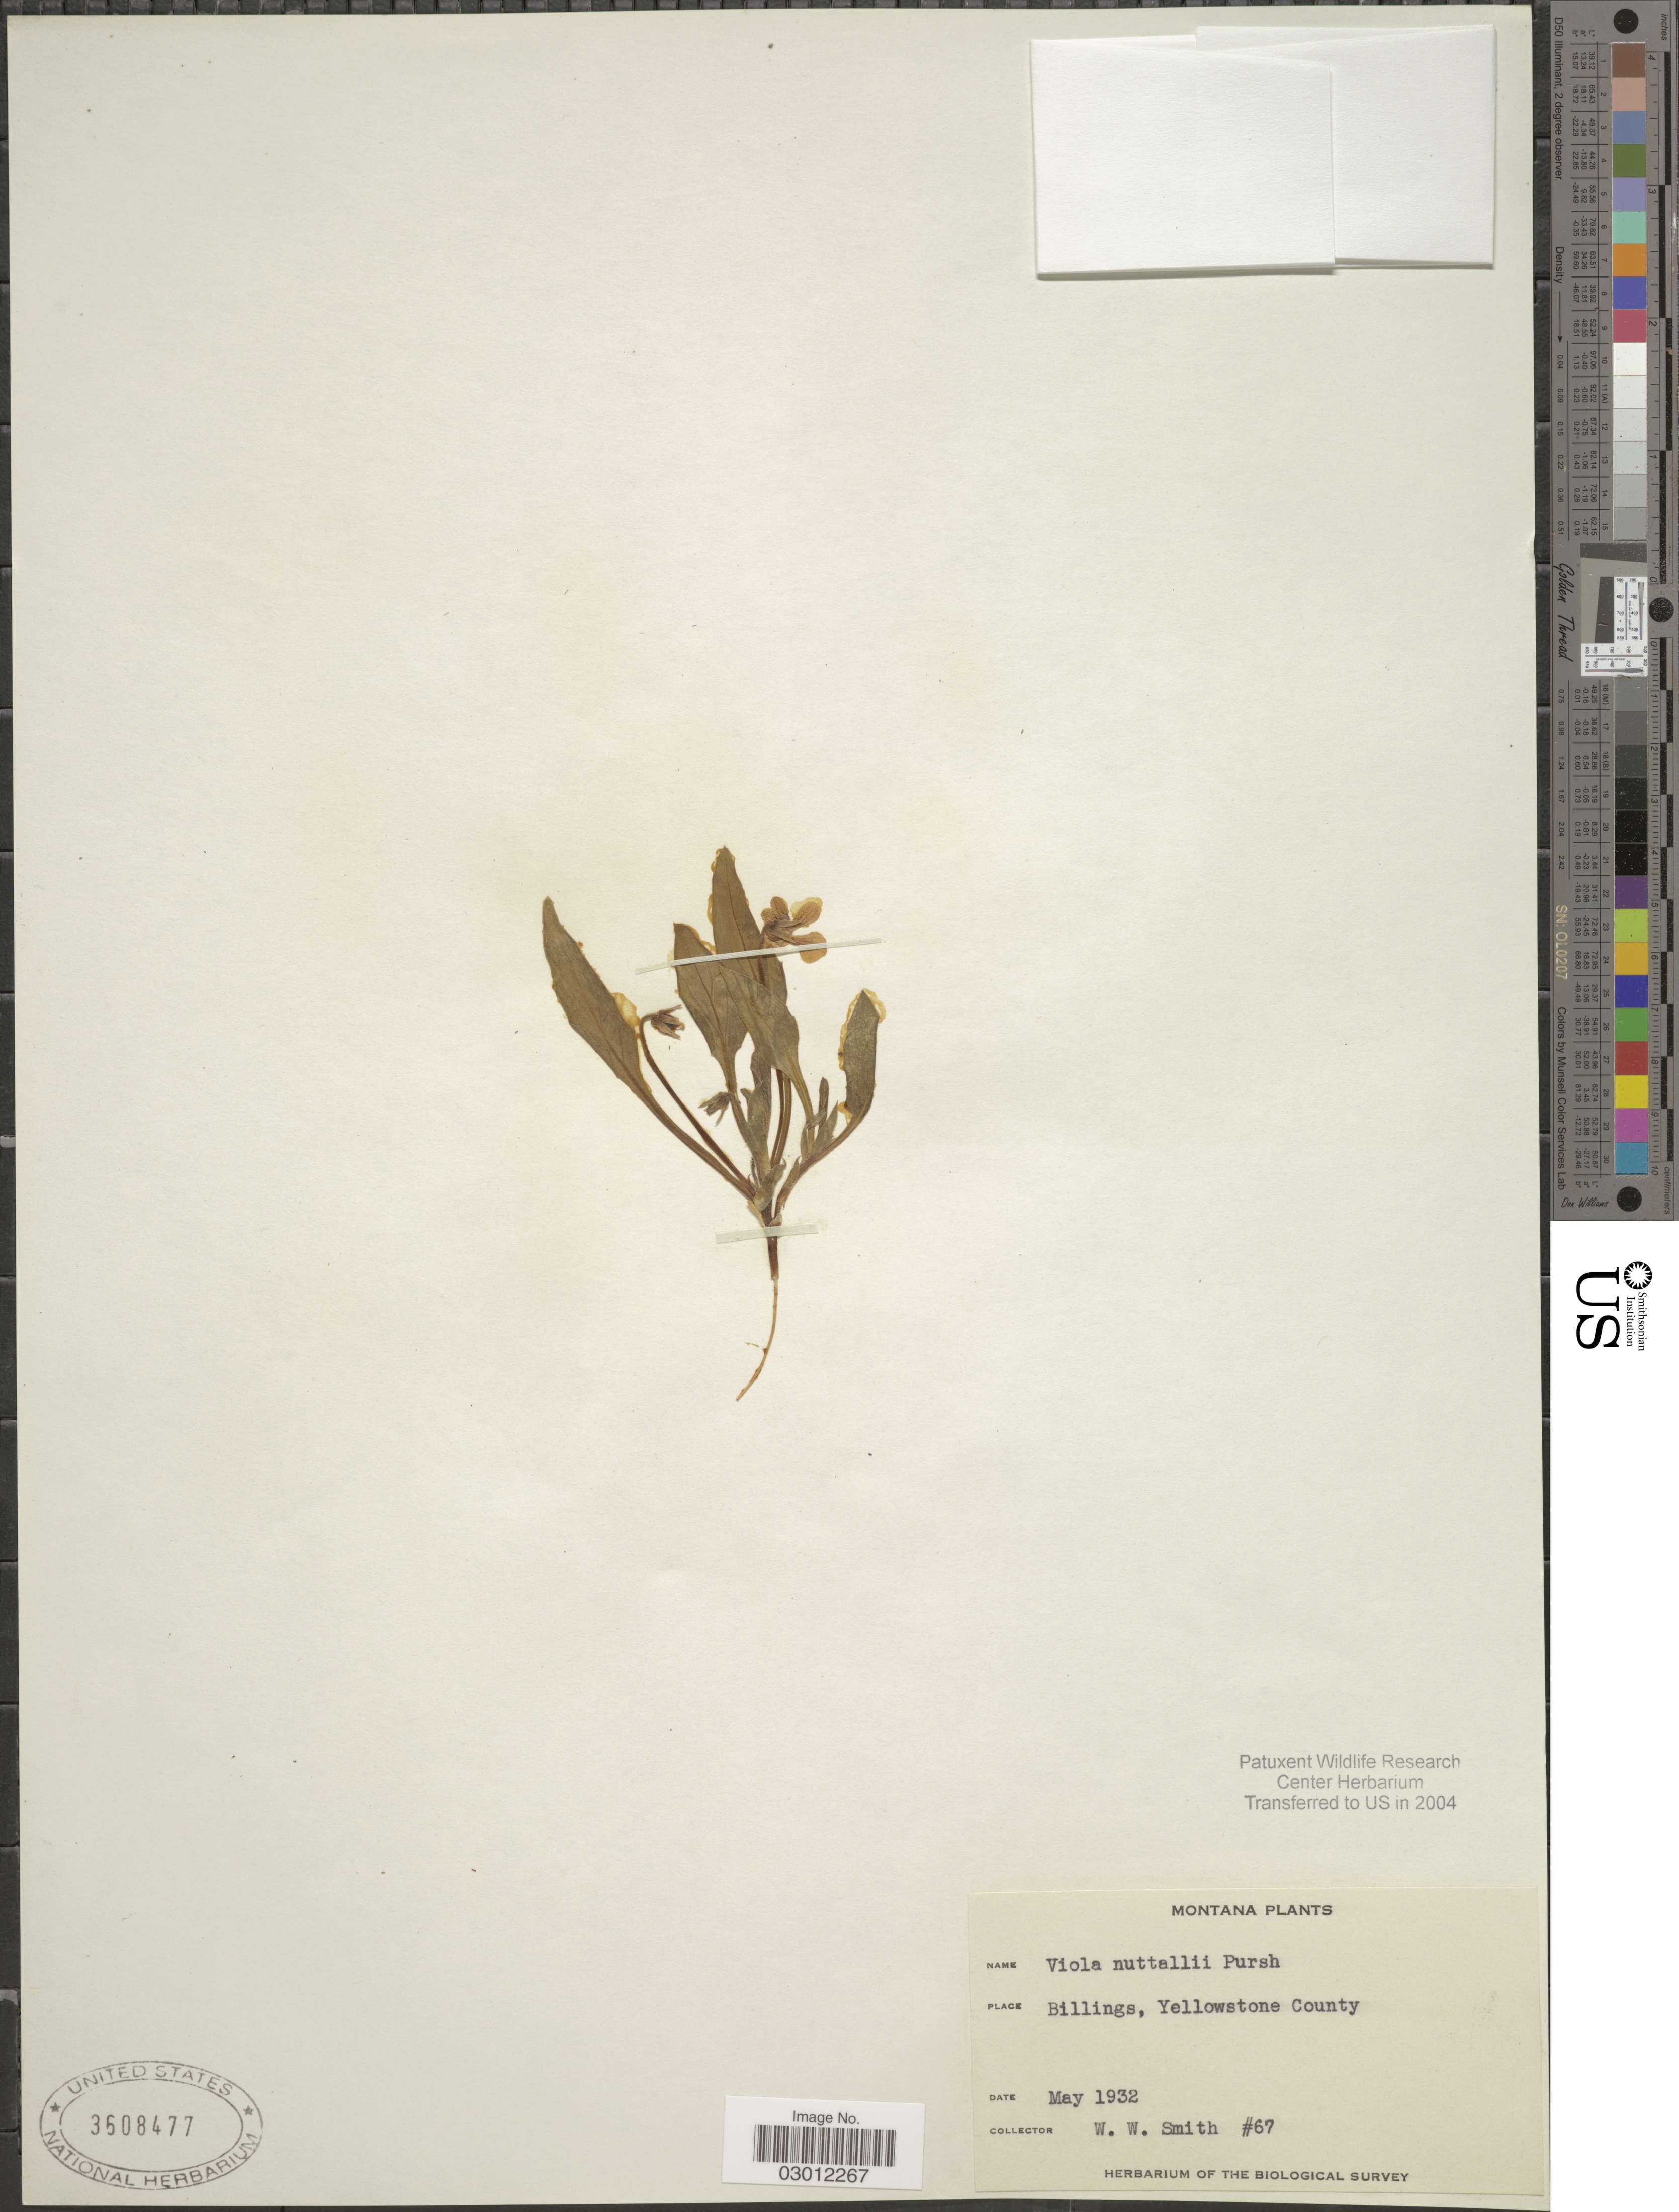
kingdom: Plantae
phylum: Tracheophyta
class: Magnoliopsida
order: Malpighiales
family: Violaceae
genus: Viola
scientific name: Viola nuttallii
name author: Pursh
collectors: W. W. Smith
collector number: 67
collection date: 1932-05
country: United States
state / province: Montana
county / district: Yellowstone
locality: Billings.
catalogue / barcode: US 3608477